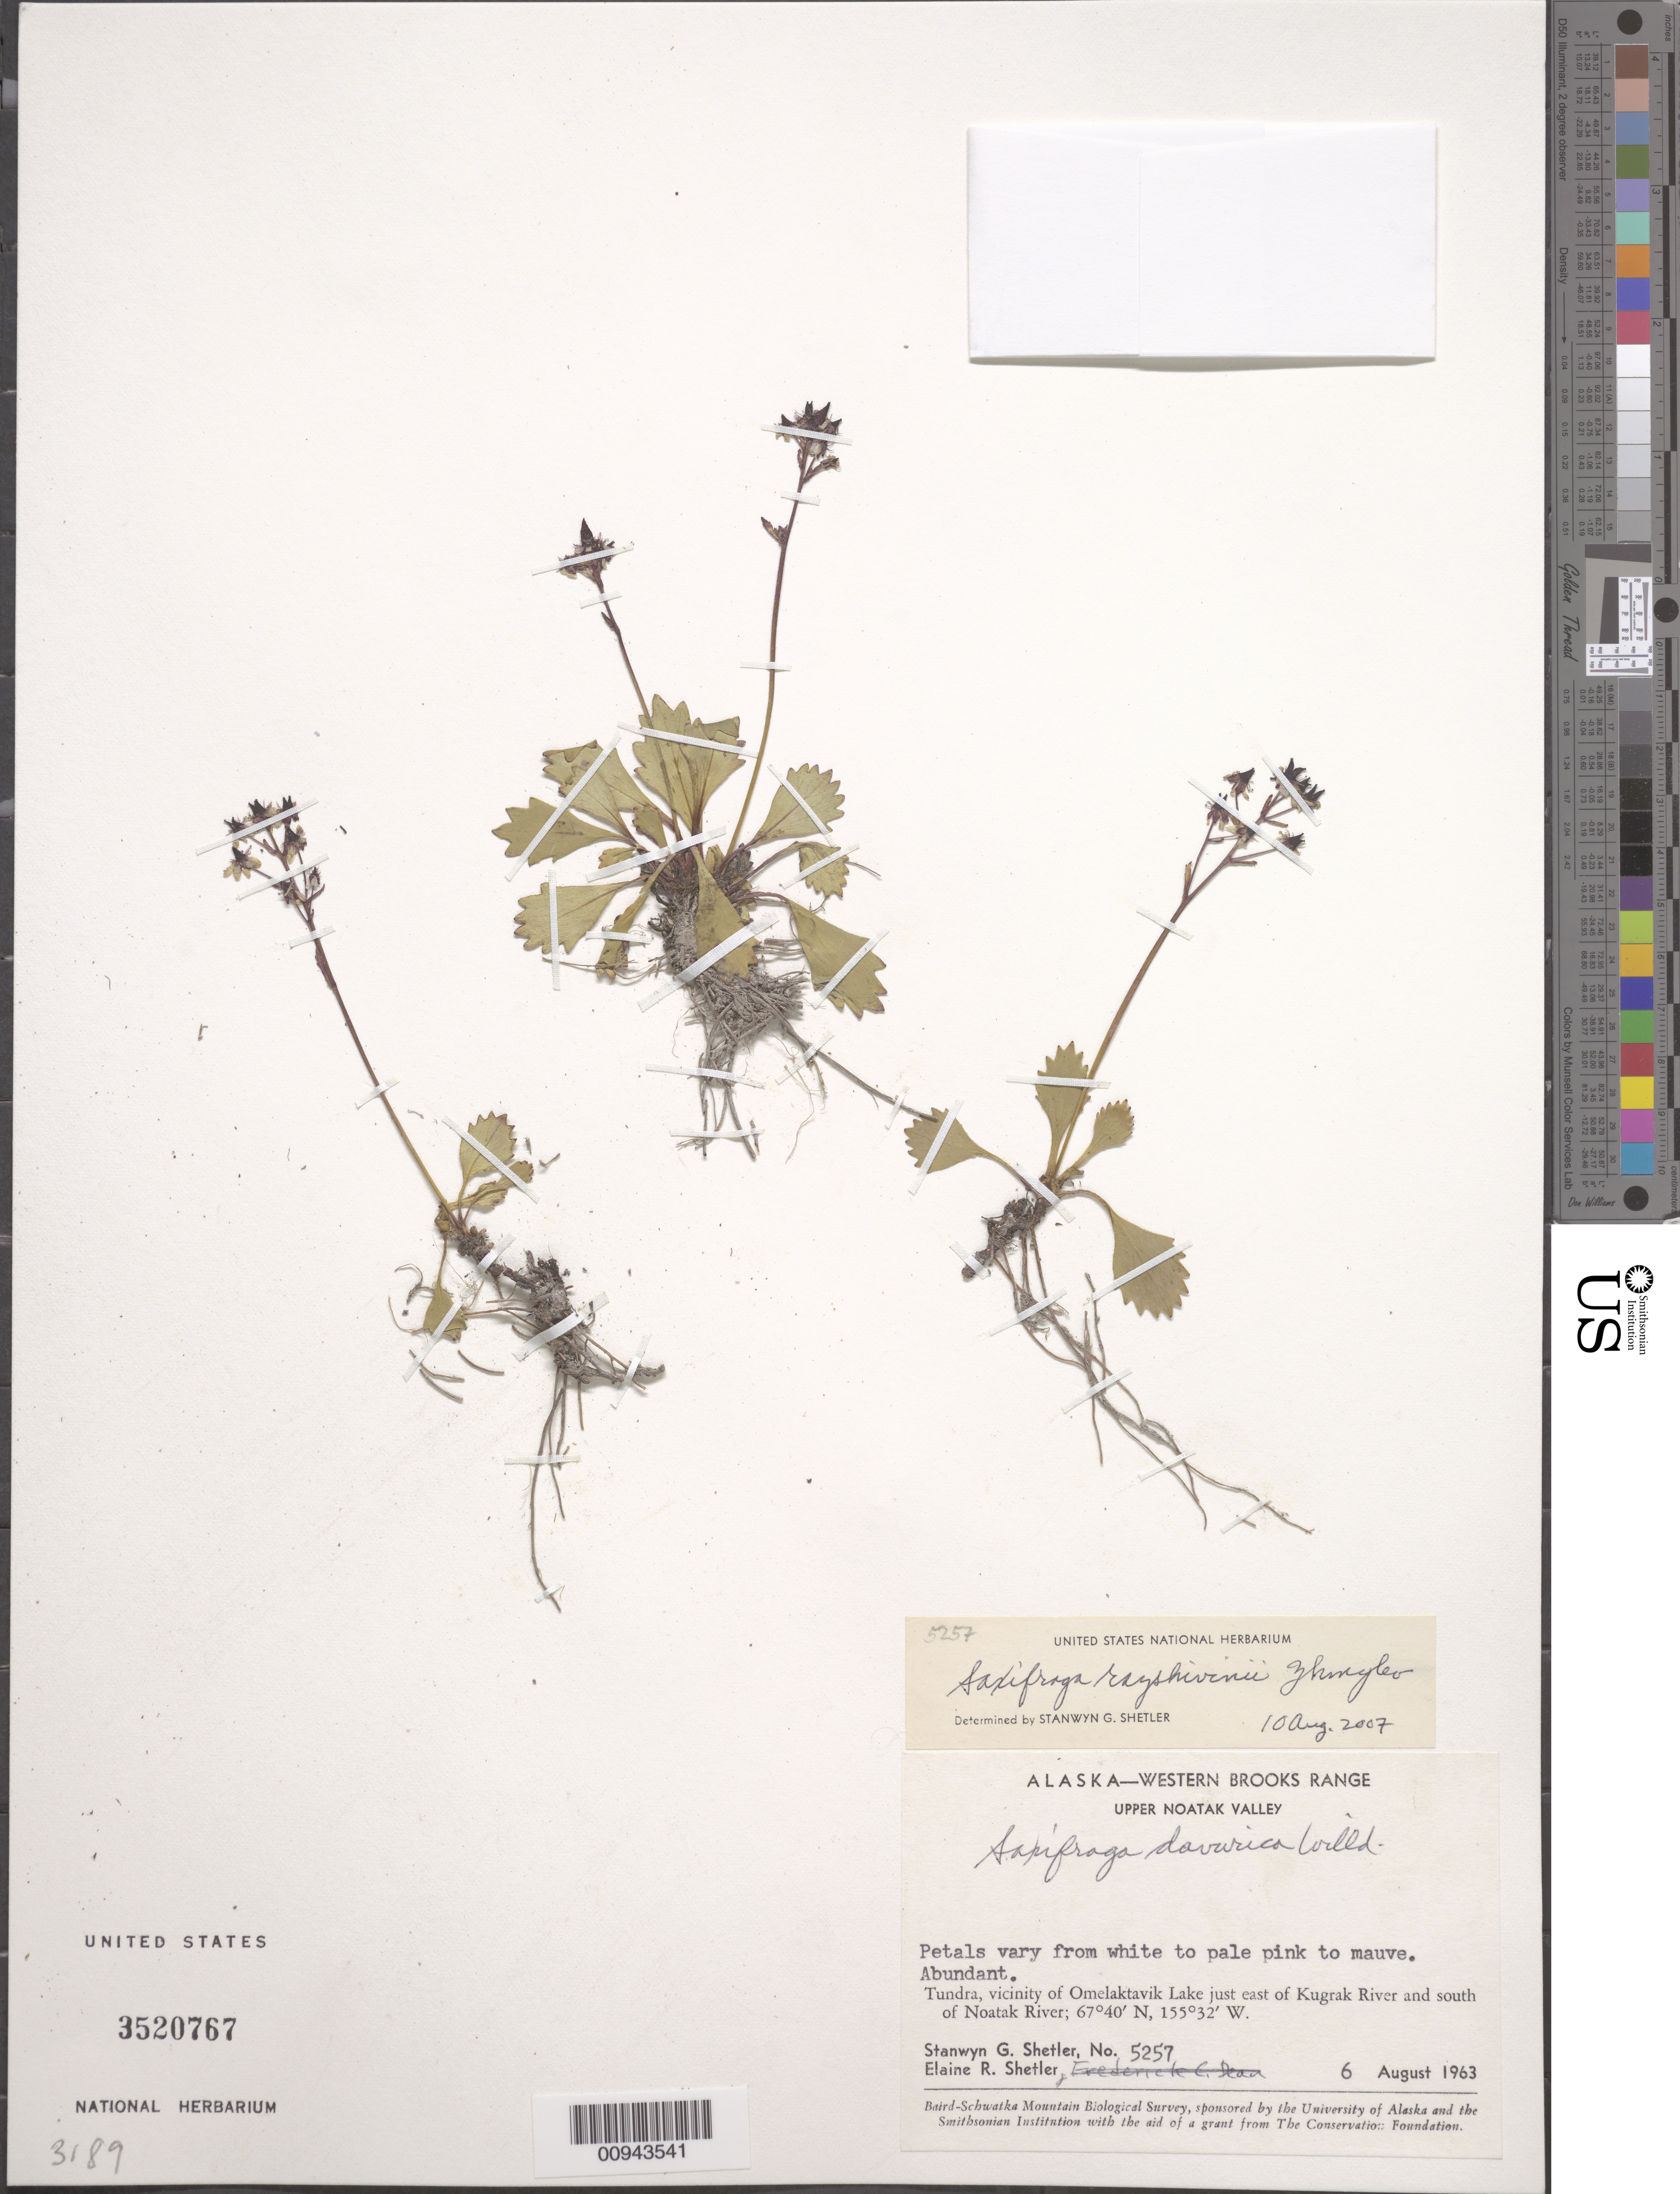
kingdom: Plantae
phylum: Tracheophyta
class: Magnoliopsida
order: Saxifragales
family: Saxifragaceae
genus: Micranthes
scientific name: Micranthes razshivinii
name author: (Zhmylev) Brouillet & Gornall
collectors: S. Shetler & E. R. Shetler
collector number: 5257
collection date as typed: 06 Aug 1963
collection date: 1963-08-06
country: United States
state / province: Alaska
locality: Vicinity of Omelaktavik Lake just east of Kugrak River and south of Noatak River. Western Brooks Range, Upper Noatak Valley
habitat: Tundra. Alpine meadows and fellfields, upper slopes of mountain just south of Lake.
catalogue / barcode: US 3520767